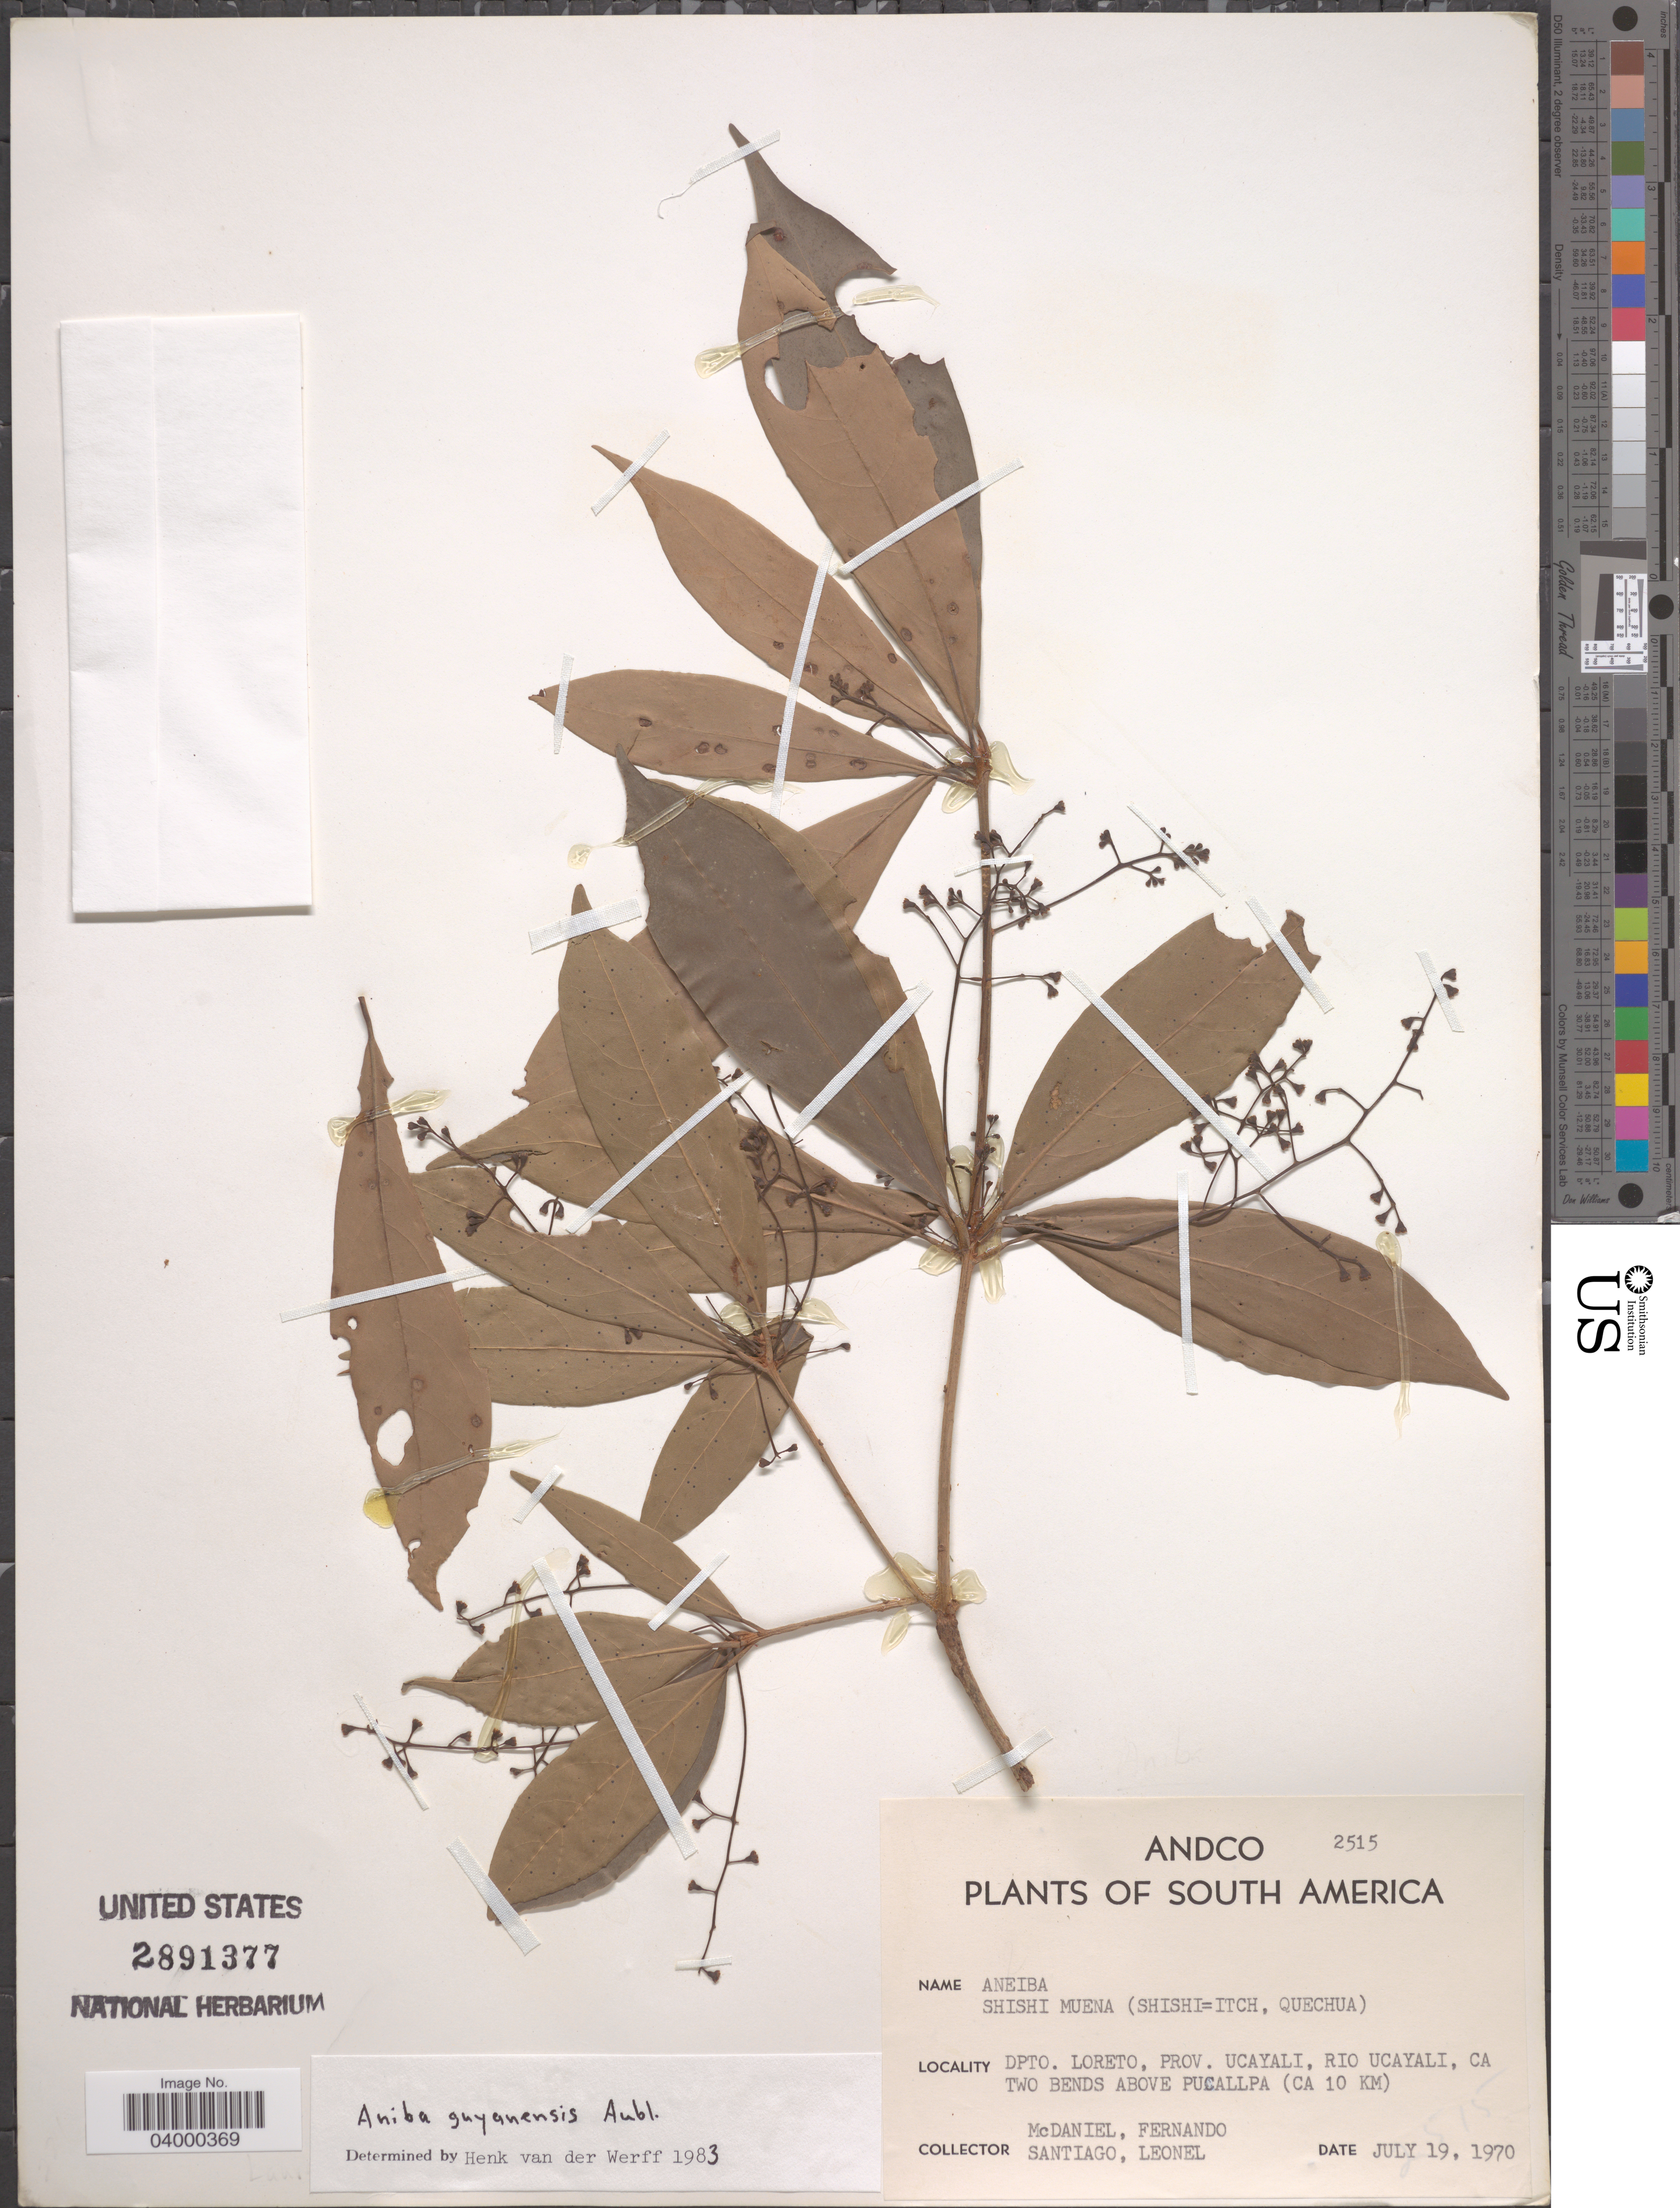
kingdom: Plantae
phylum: Tracheophyta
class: Magnoliopsida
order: Laurales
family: Lauraceae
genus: Aniba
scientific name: Aniba guianensis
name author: Aubl.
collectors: -- McDaniel, -- Fernando, -. Santiago & -- Leonel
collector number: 2515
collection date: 1970-07-19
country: Peru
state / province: Loreto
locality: Dpto. Loreto, Prov. Ucayali, Rio Ucayali, ca Two Bends above Pucallpa (ca 10 KM).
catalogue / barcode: US 2891377